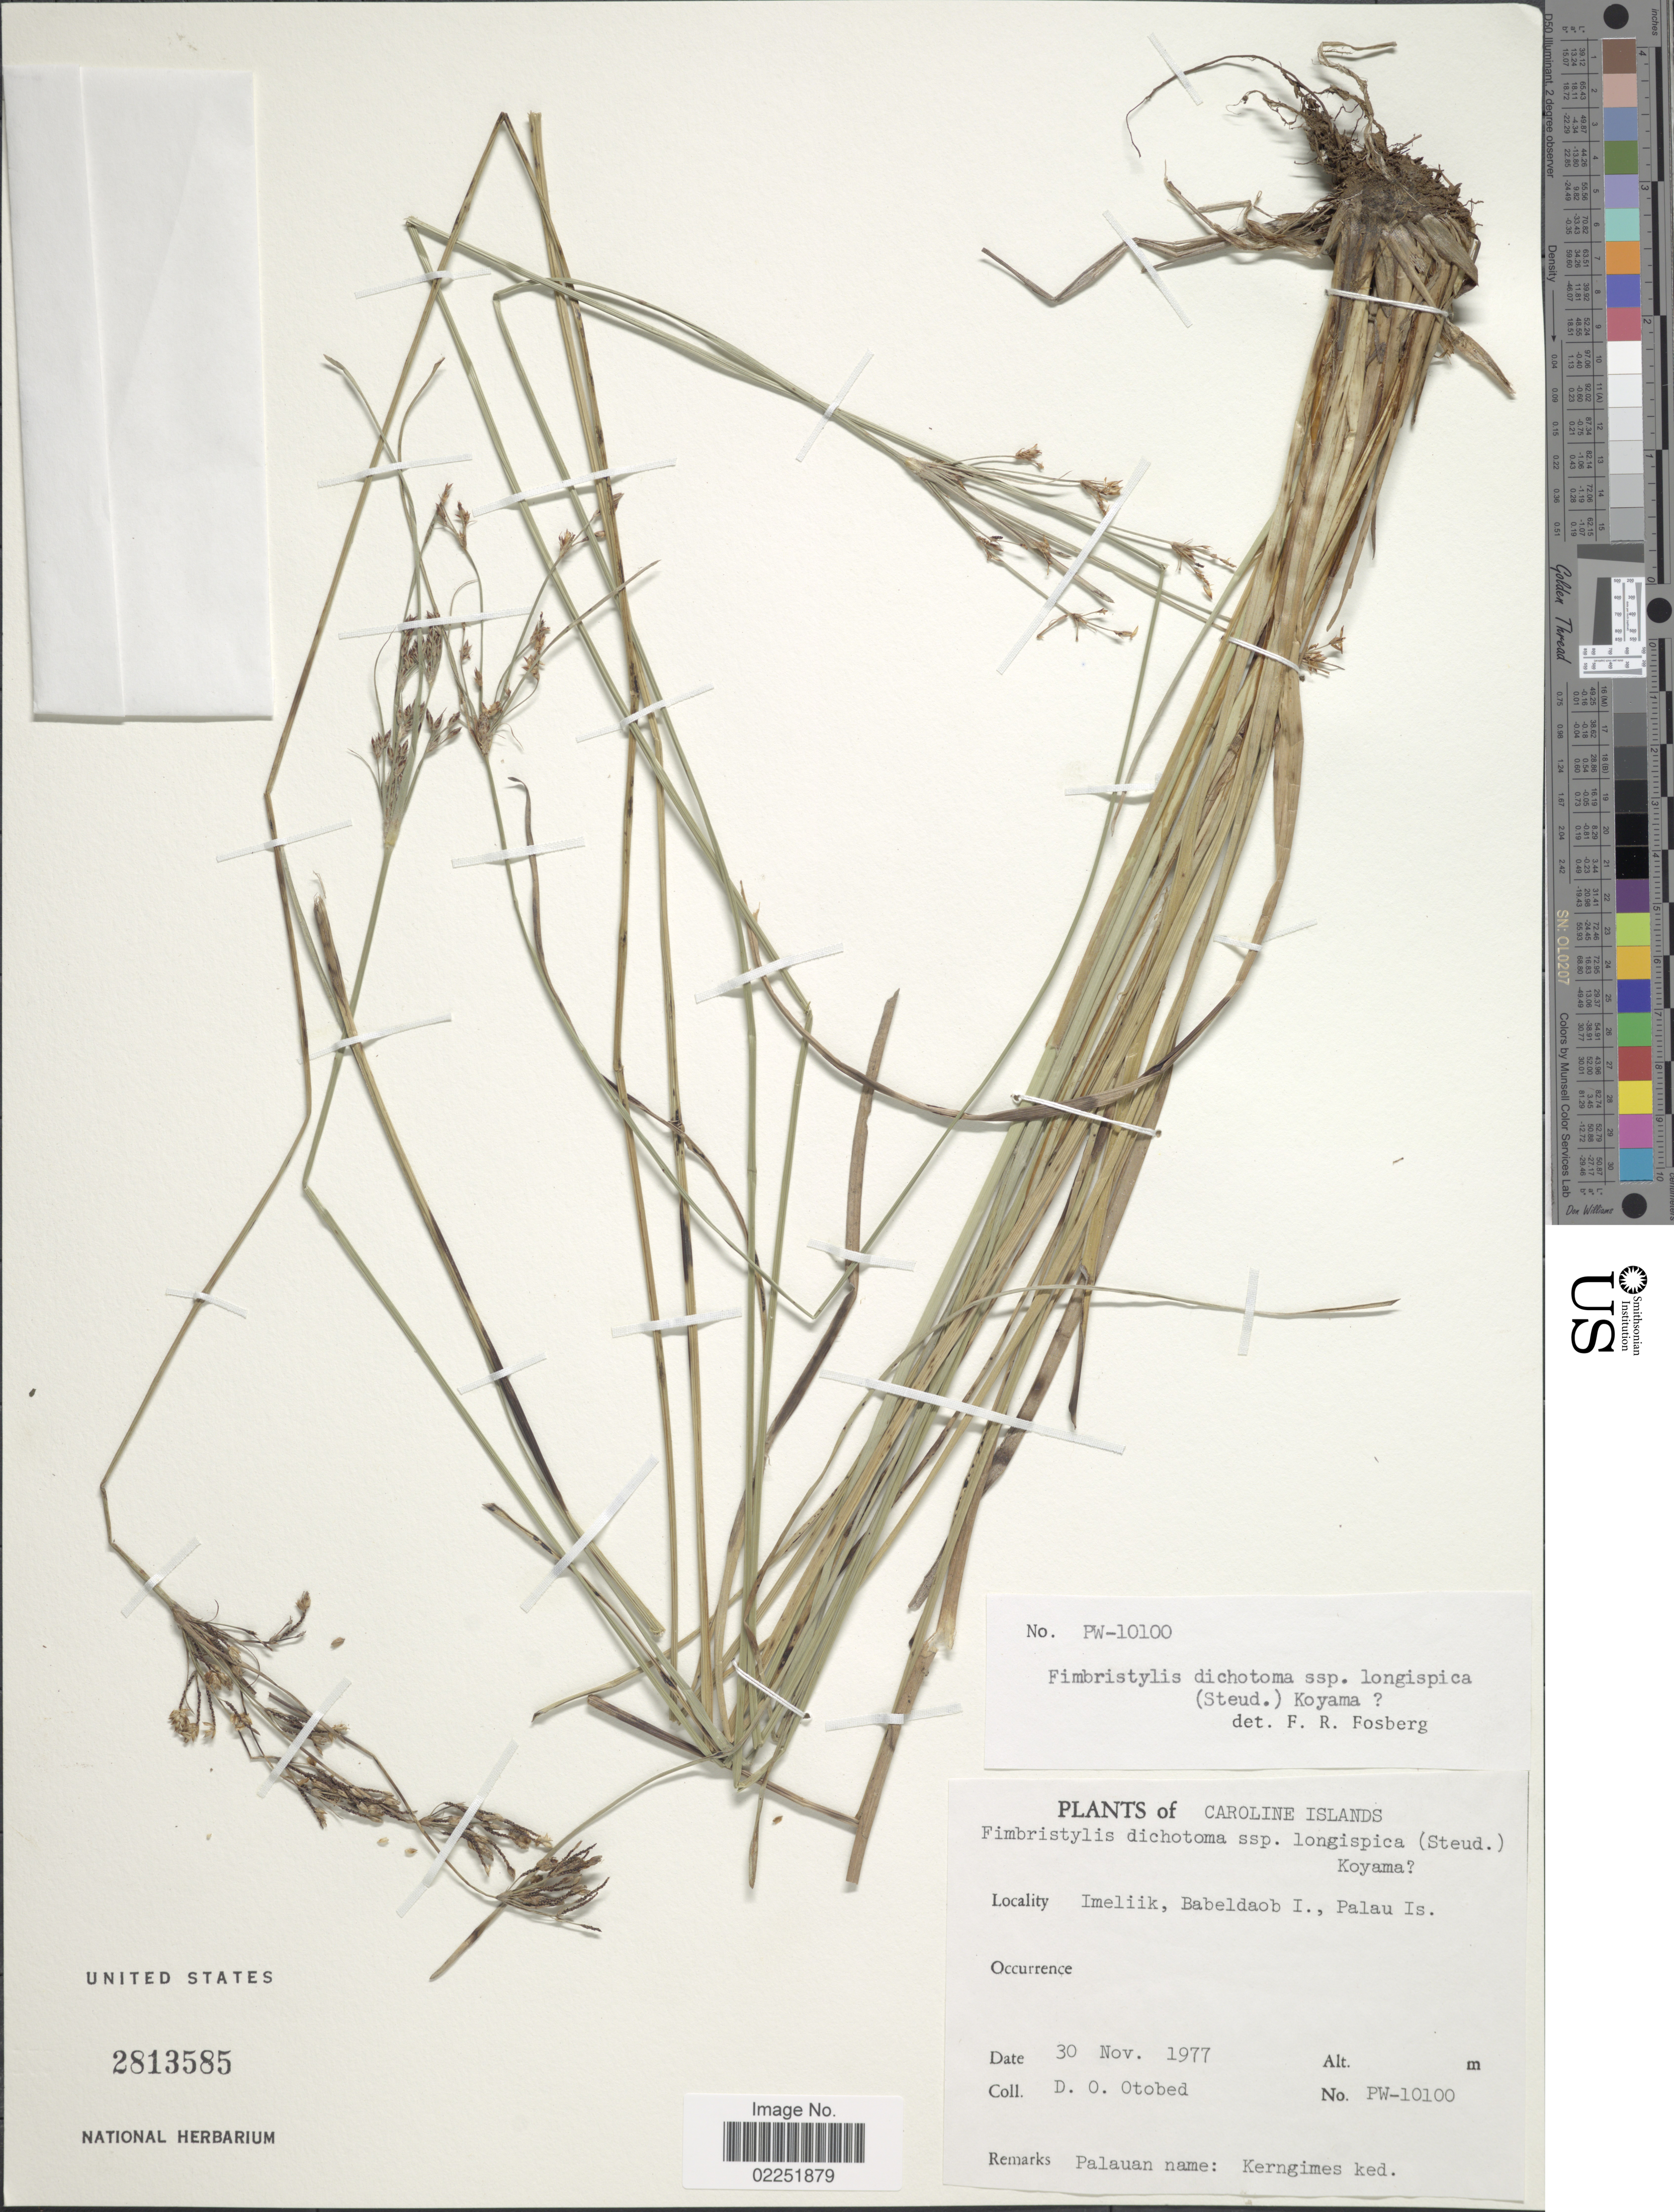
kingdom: Plantae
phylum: Tracheophyta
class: Liliopsida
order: Poales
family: Cyperaceae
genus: Fimbristylis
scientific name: Fimbristylis dichotoma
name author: (L.) Vahl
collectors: D. O. Otobed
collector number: PW-10100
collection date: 1977-11-30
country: Palau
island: Babeldaob [Babelthuap]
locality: Caroline Islands, Imeliik, Babeldaob I., Palau Is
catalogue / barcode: US 2813585